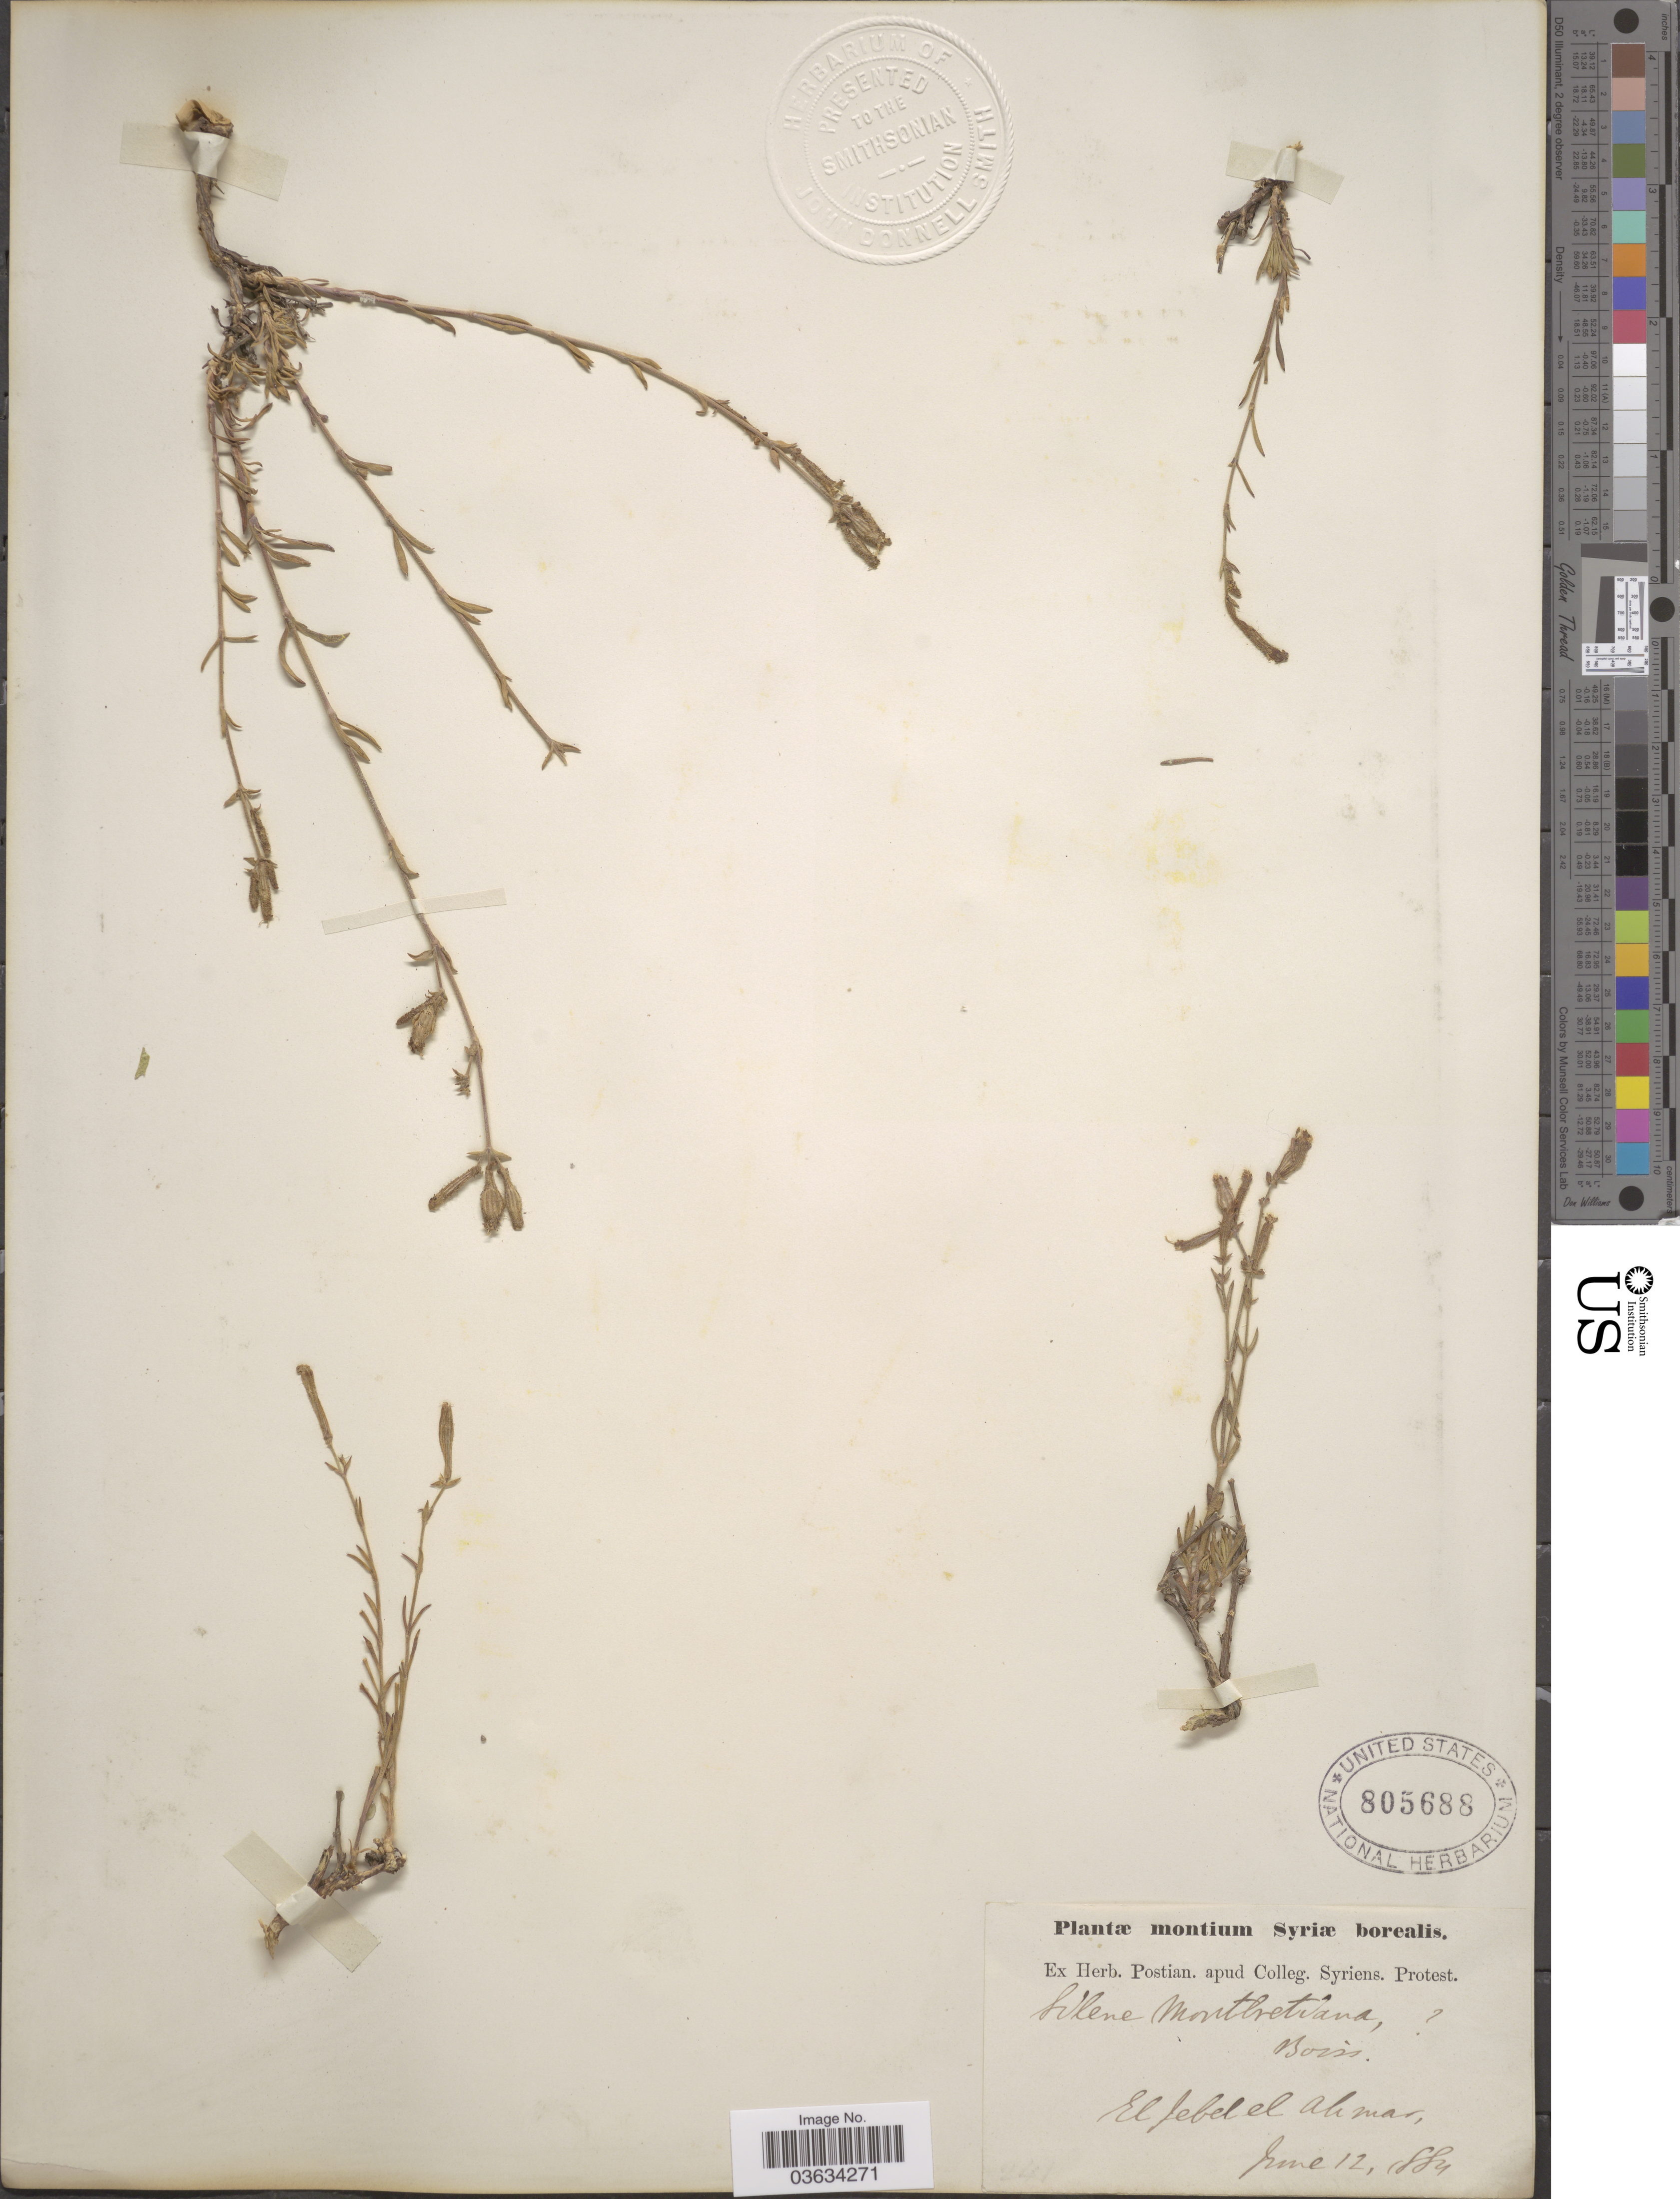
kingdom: Plantae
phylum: Tracheophyta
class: Magnoliopsida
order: Caryophyllales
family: Caryophyllaceae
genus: Silene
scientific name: Silene montbretiana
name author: Boiss.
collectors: ex herb. Postian. apud Colleg. Syriens. Protest. USE "Fannie P. A. Shepard" (10308853) AS PRIMARY COLLECTOR INSTEAD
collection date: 1884-06-12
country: Syria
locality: Montium Syriæ borealis. El Jebel el ahmar.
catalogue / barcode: US 805688